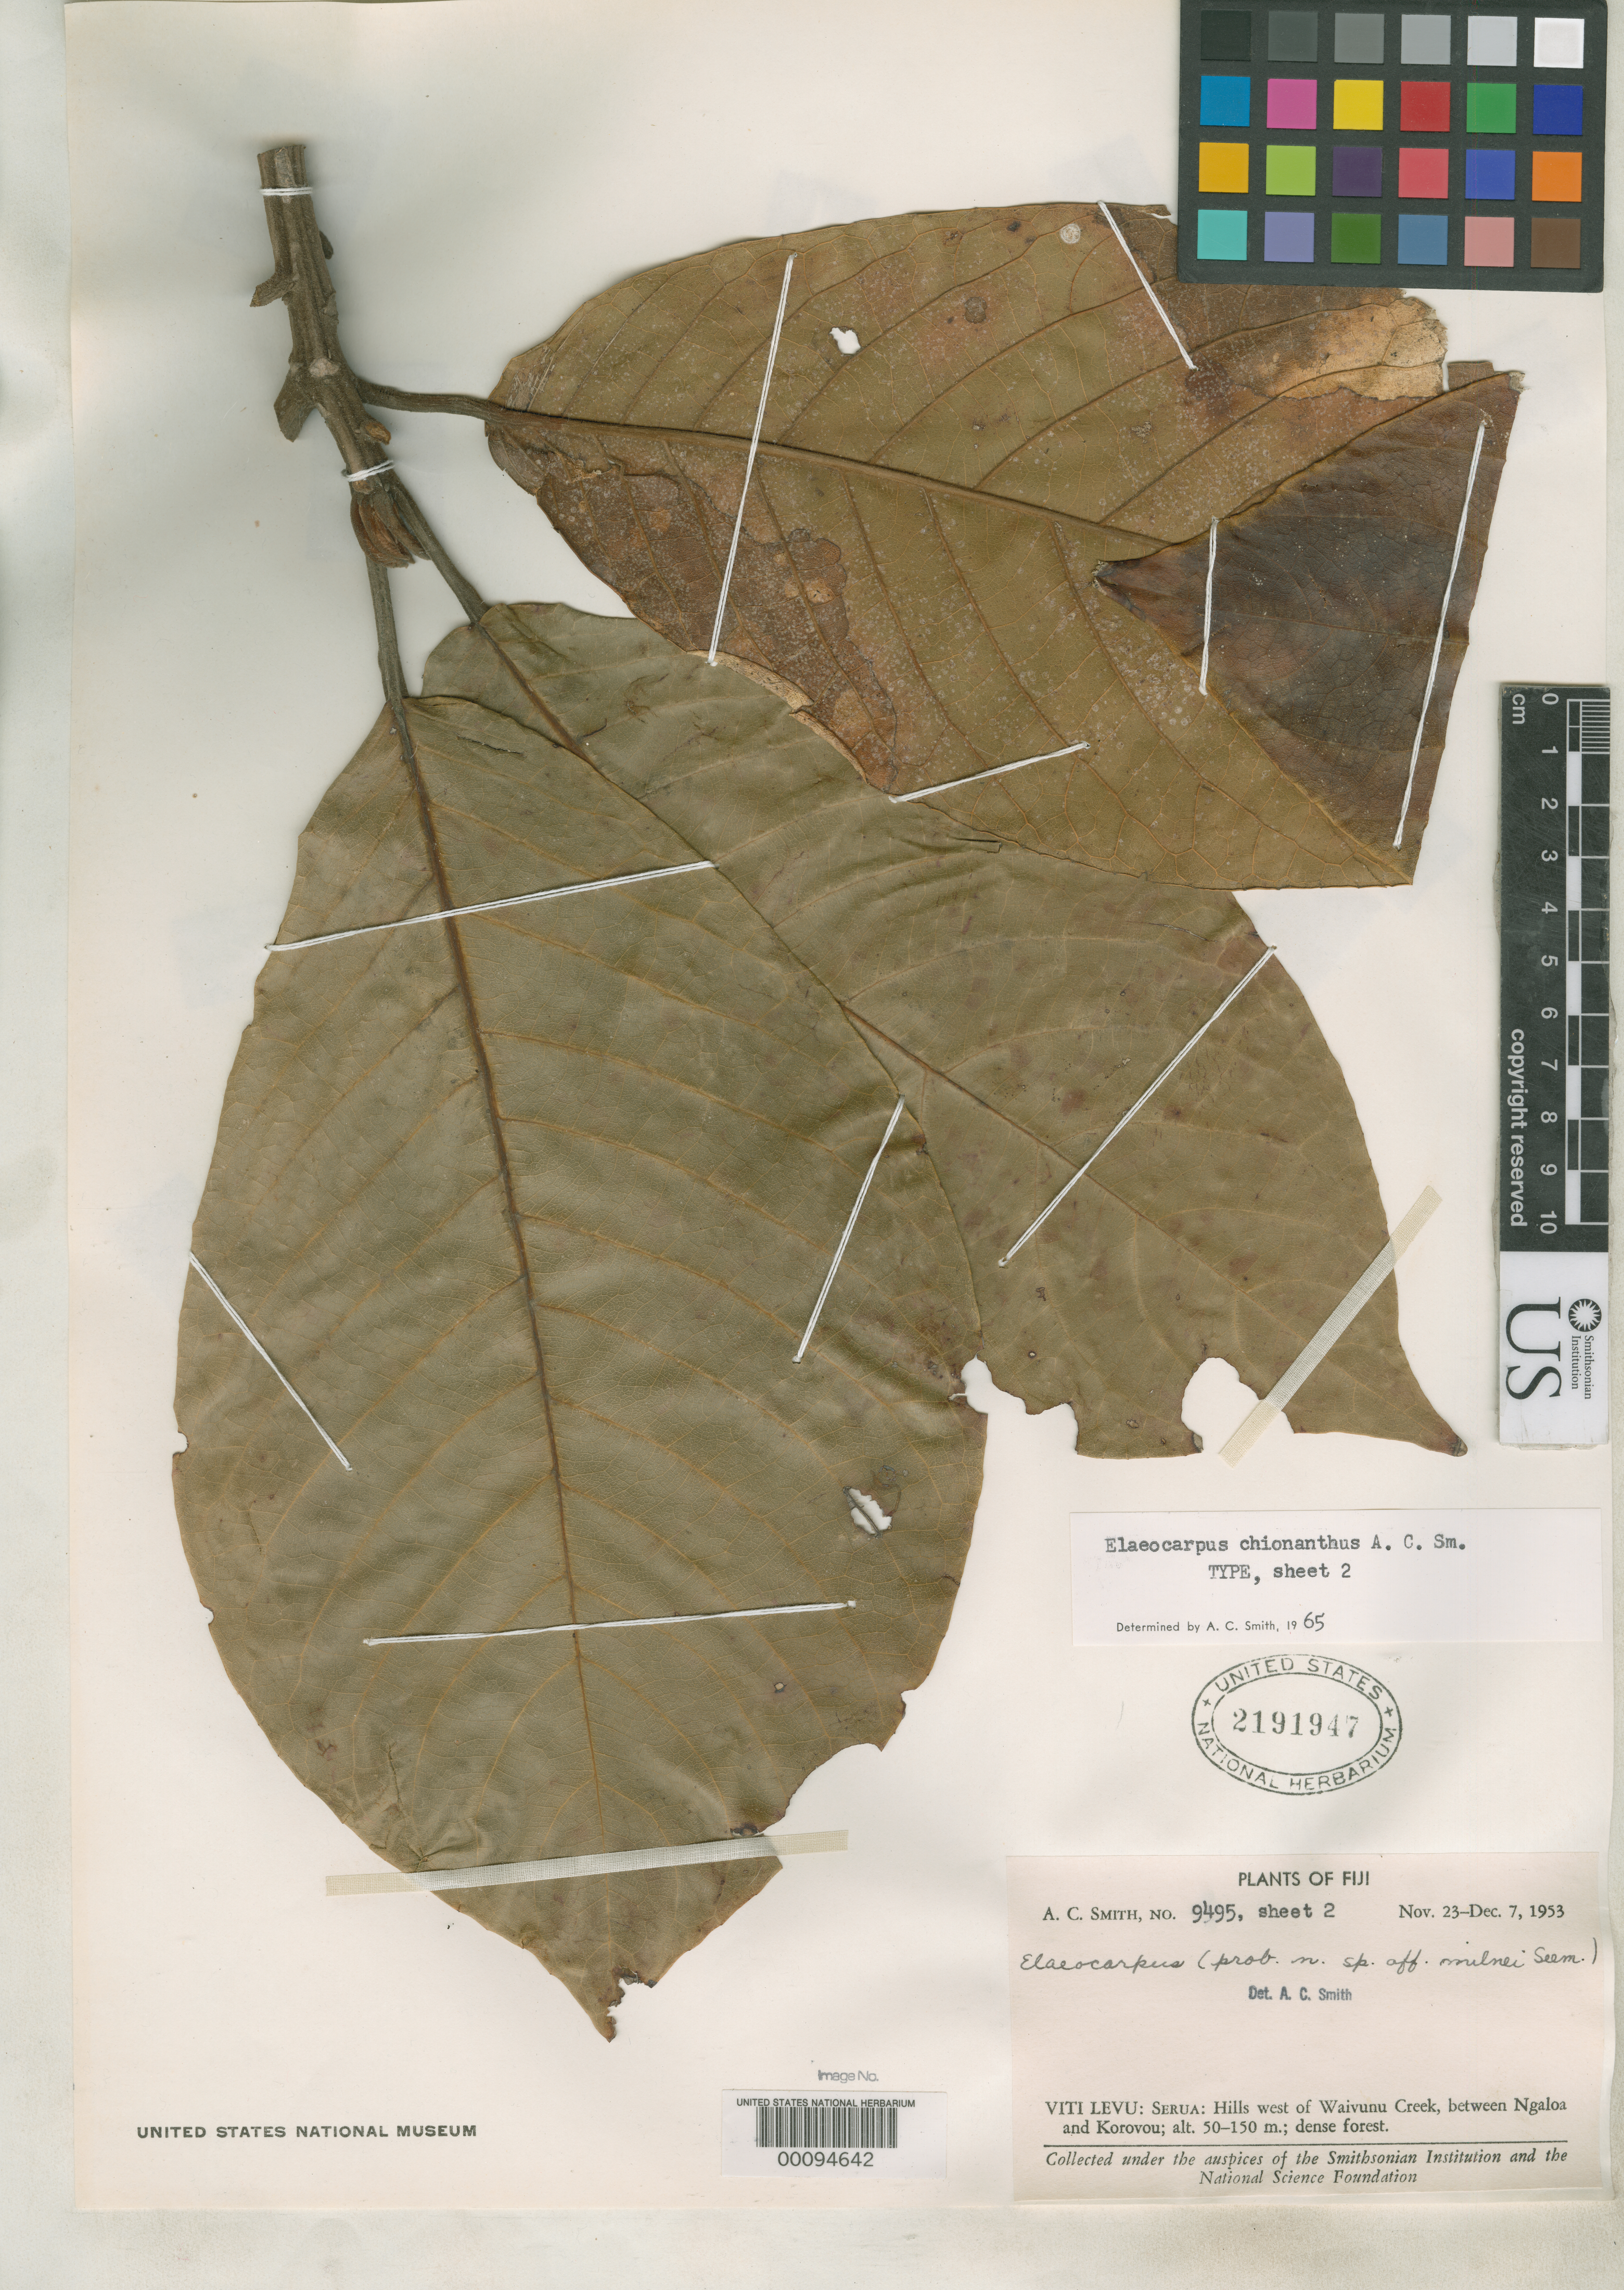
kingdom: Plantae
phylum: Tracheophyta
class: Magnoliopsida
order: Oxalidales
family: Elaeocarpaceae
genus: Elaeocarpus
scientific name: Elaeocarpus chionanthus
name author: A.C. Sm.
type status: Holotype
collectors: A. C. Smith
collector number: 9495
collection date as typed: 23 Nov 1953 to 07 Dec 1953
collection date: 1953-11-23/1953-12-07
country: Fiji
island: Serua Reef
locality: Hills W of Waivunu Creek, between Ngaloa & Kororvou. [Viti Levu Group]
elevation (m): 50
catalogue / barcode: US 2191947